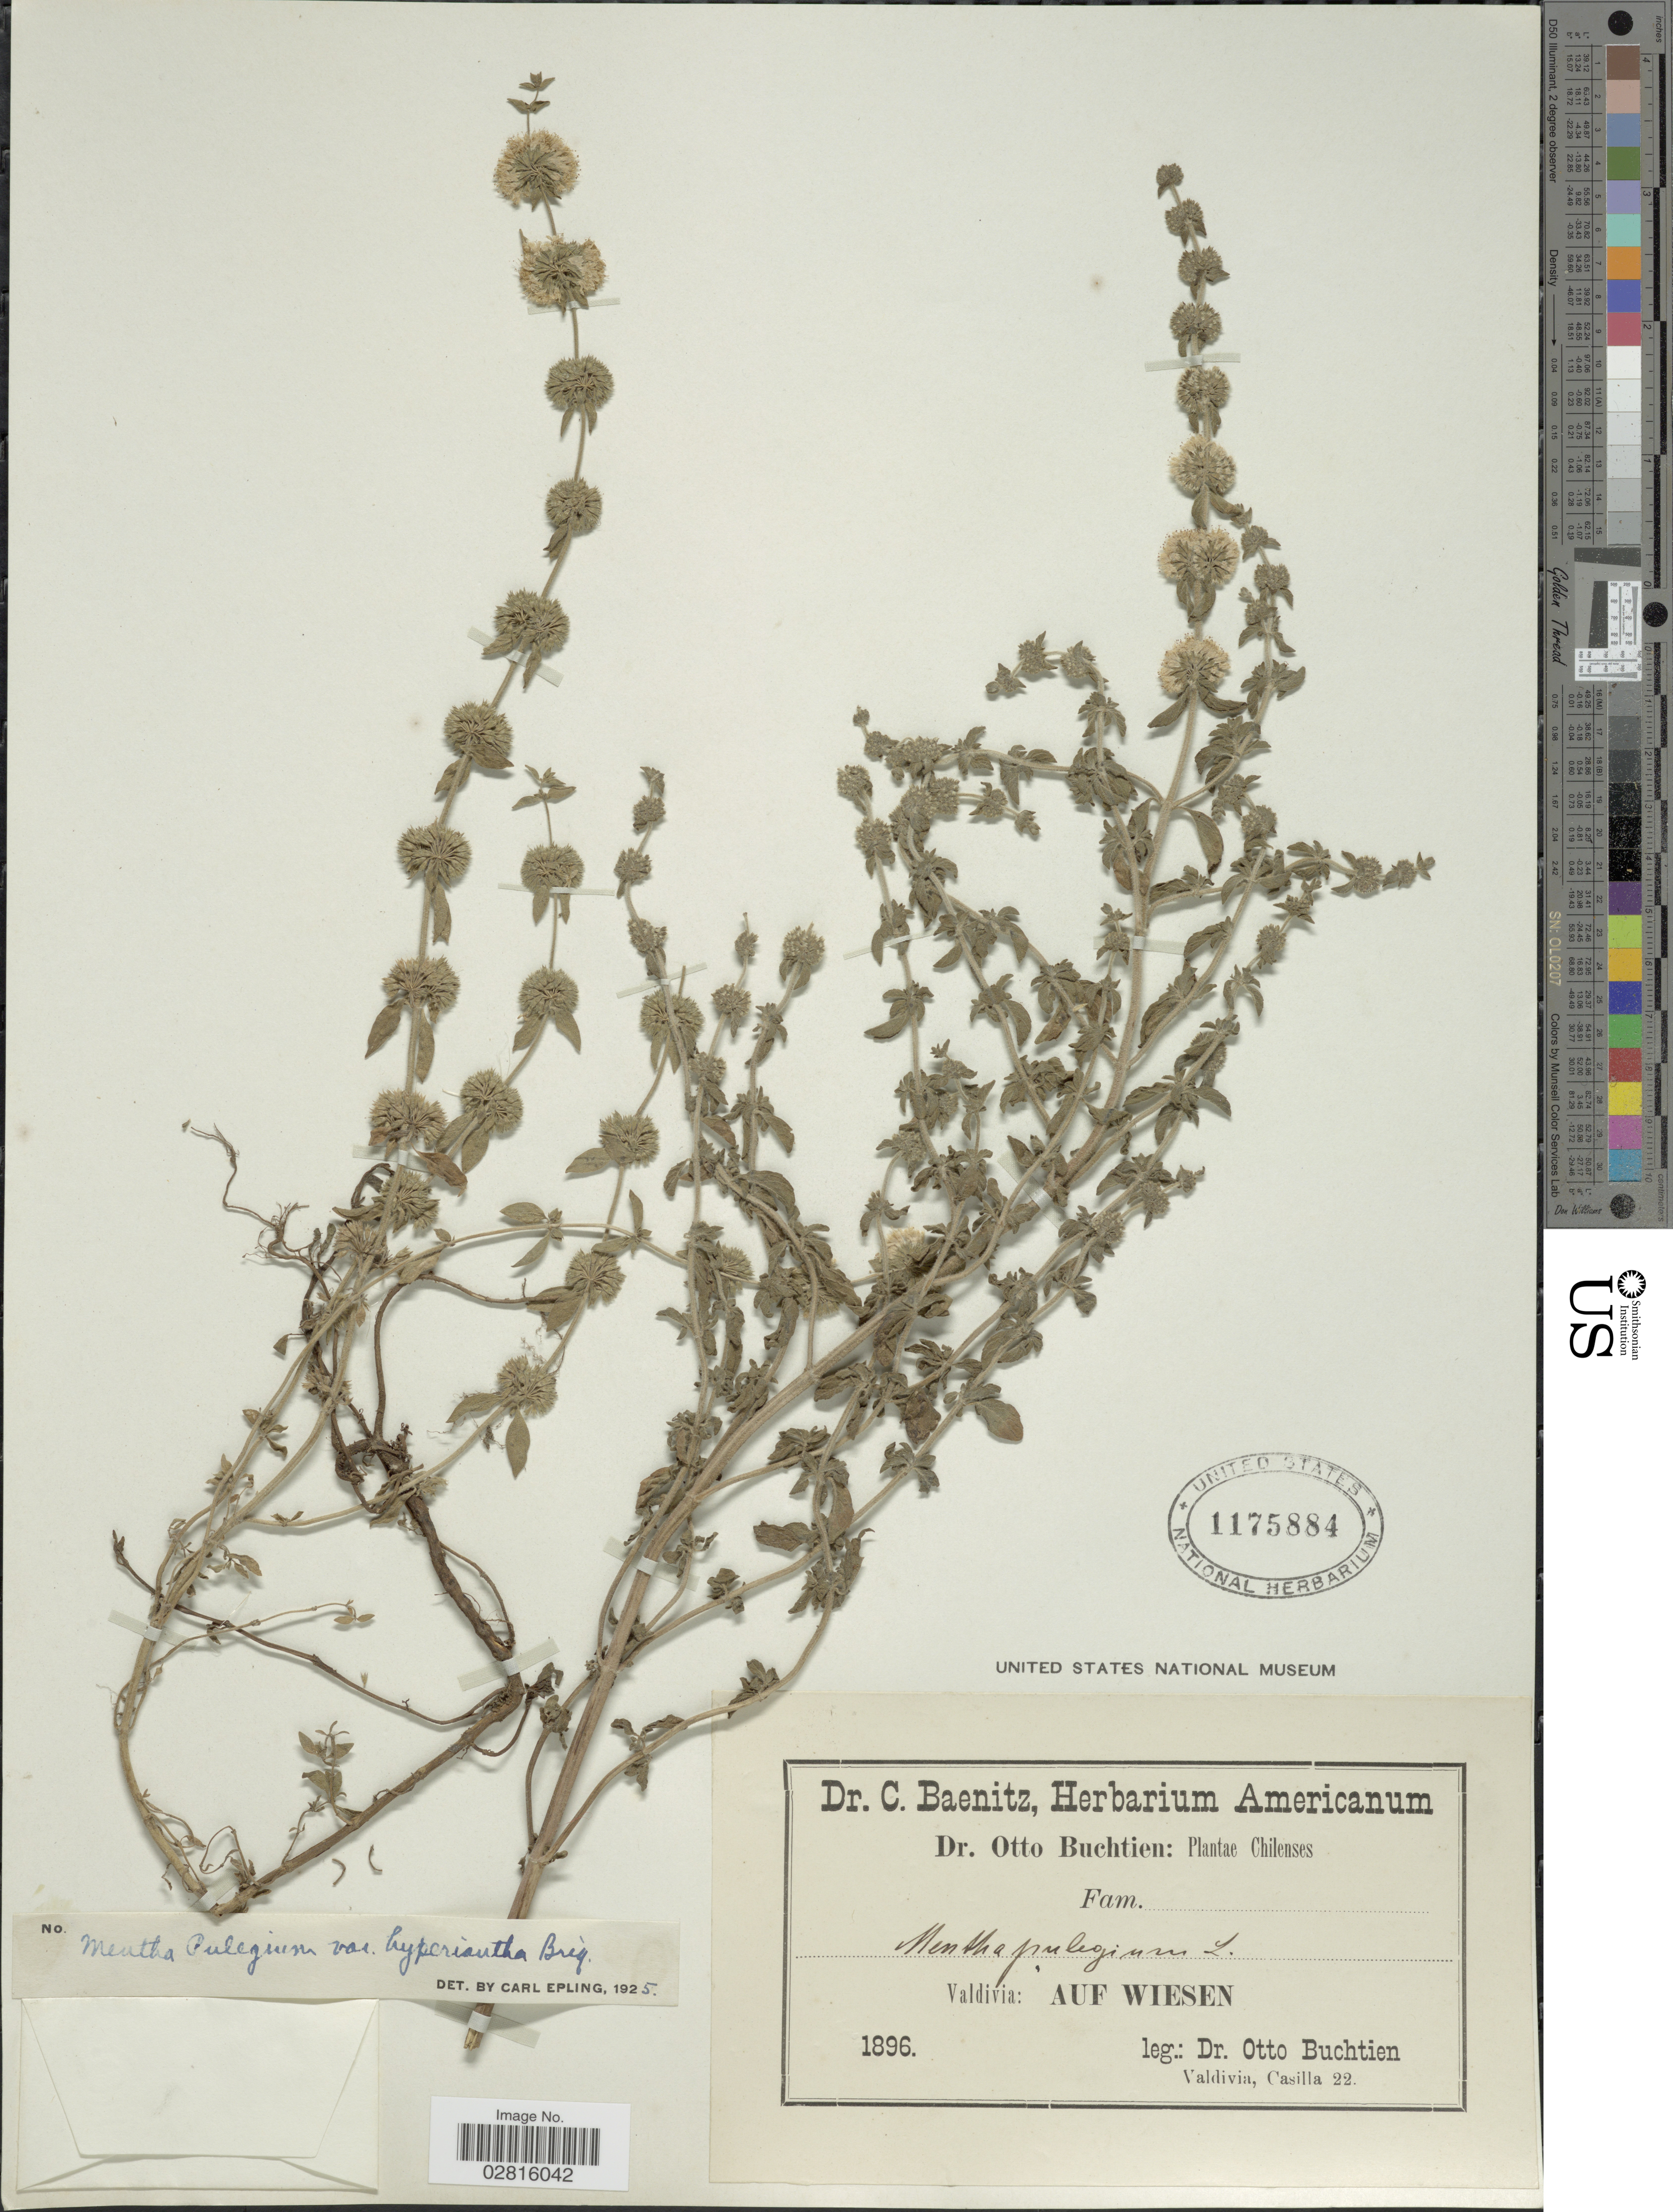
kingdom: Plantae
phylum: Tracheophyta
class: Magnoliopsida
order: Lamiales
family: Lamiaceae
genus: Mentha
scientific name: Mentha pulegium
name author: L.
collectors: O. Buchtien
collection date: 1896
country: Chile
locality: Valdivia: auf wiesen.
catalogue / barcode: US 1175884